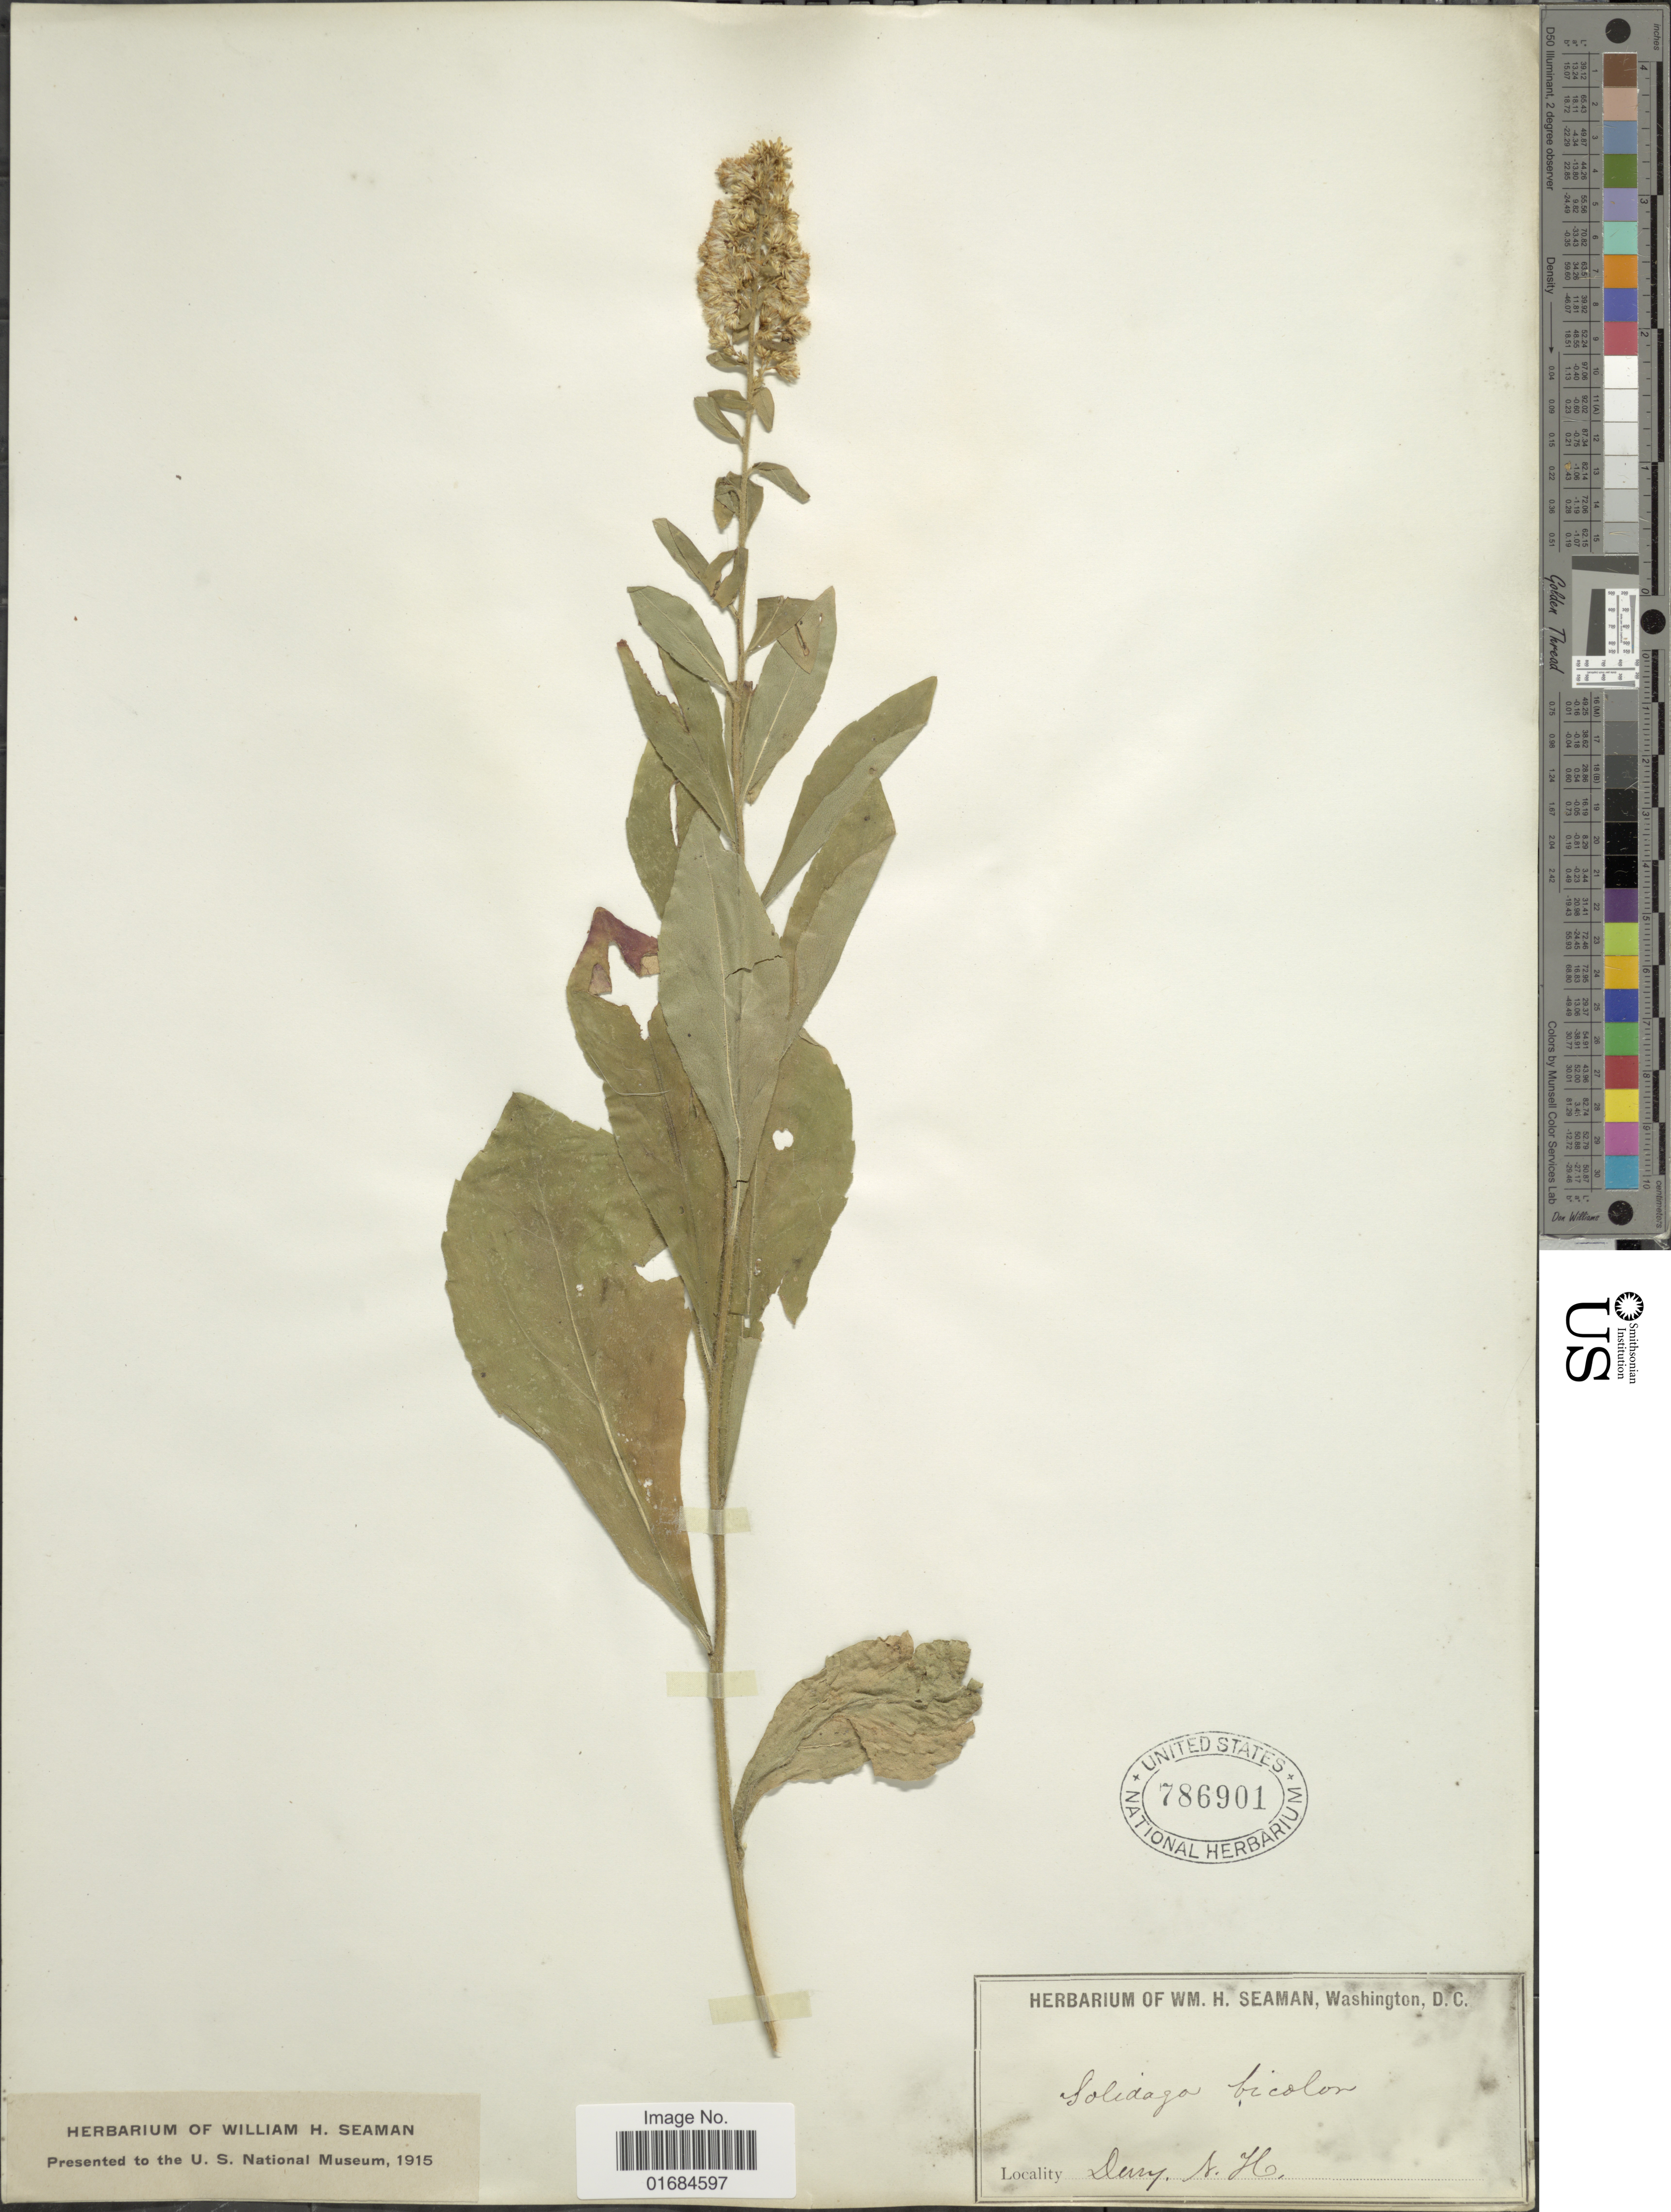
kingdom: Plantae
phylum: Tracheophyta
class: Magnoliopsida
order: Asterales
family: Asteraceae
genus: Solidago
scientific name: Solidago bicolor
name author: L.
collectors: ex herb. Seaman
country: United States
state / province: New Hampshire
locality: Derry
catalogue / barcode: US 786901